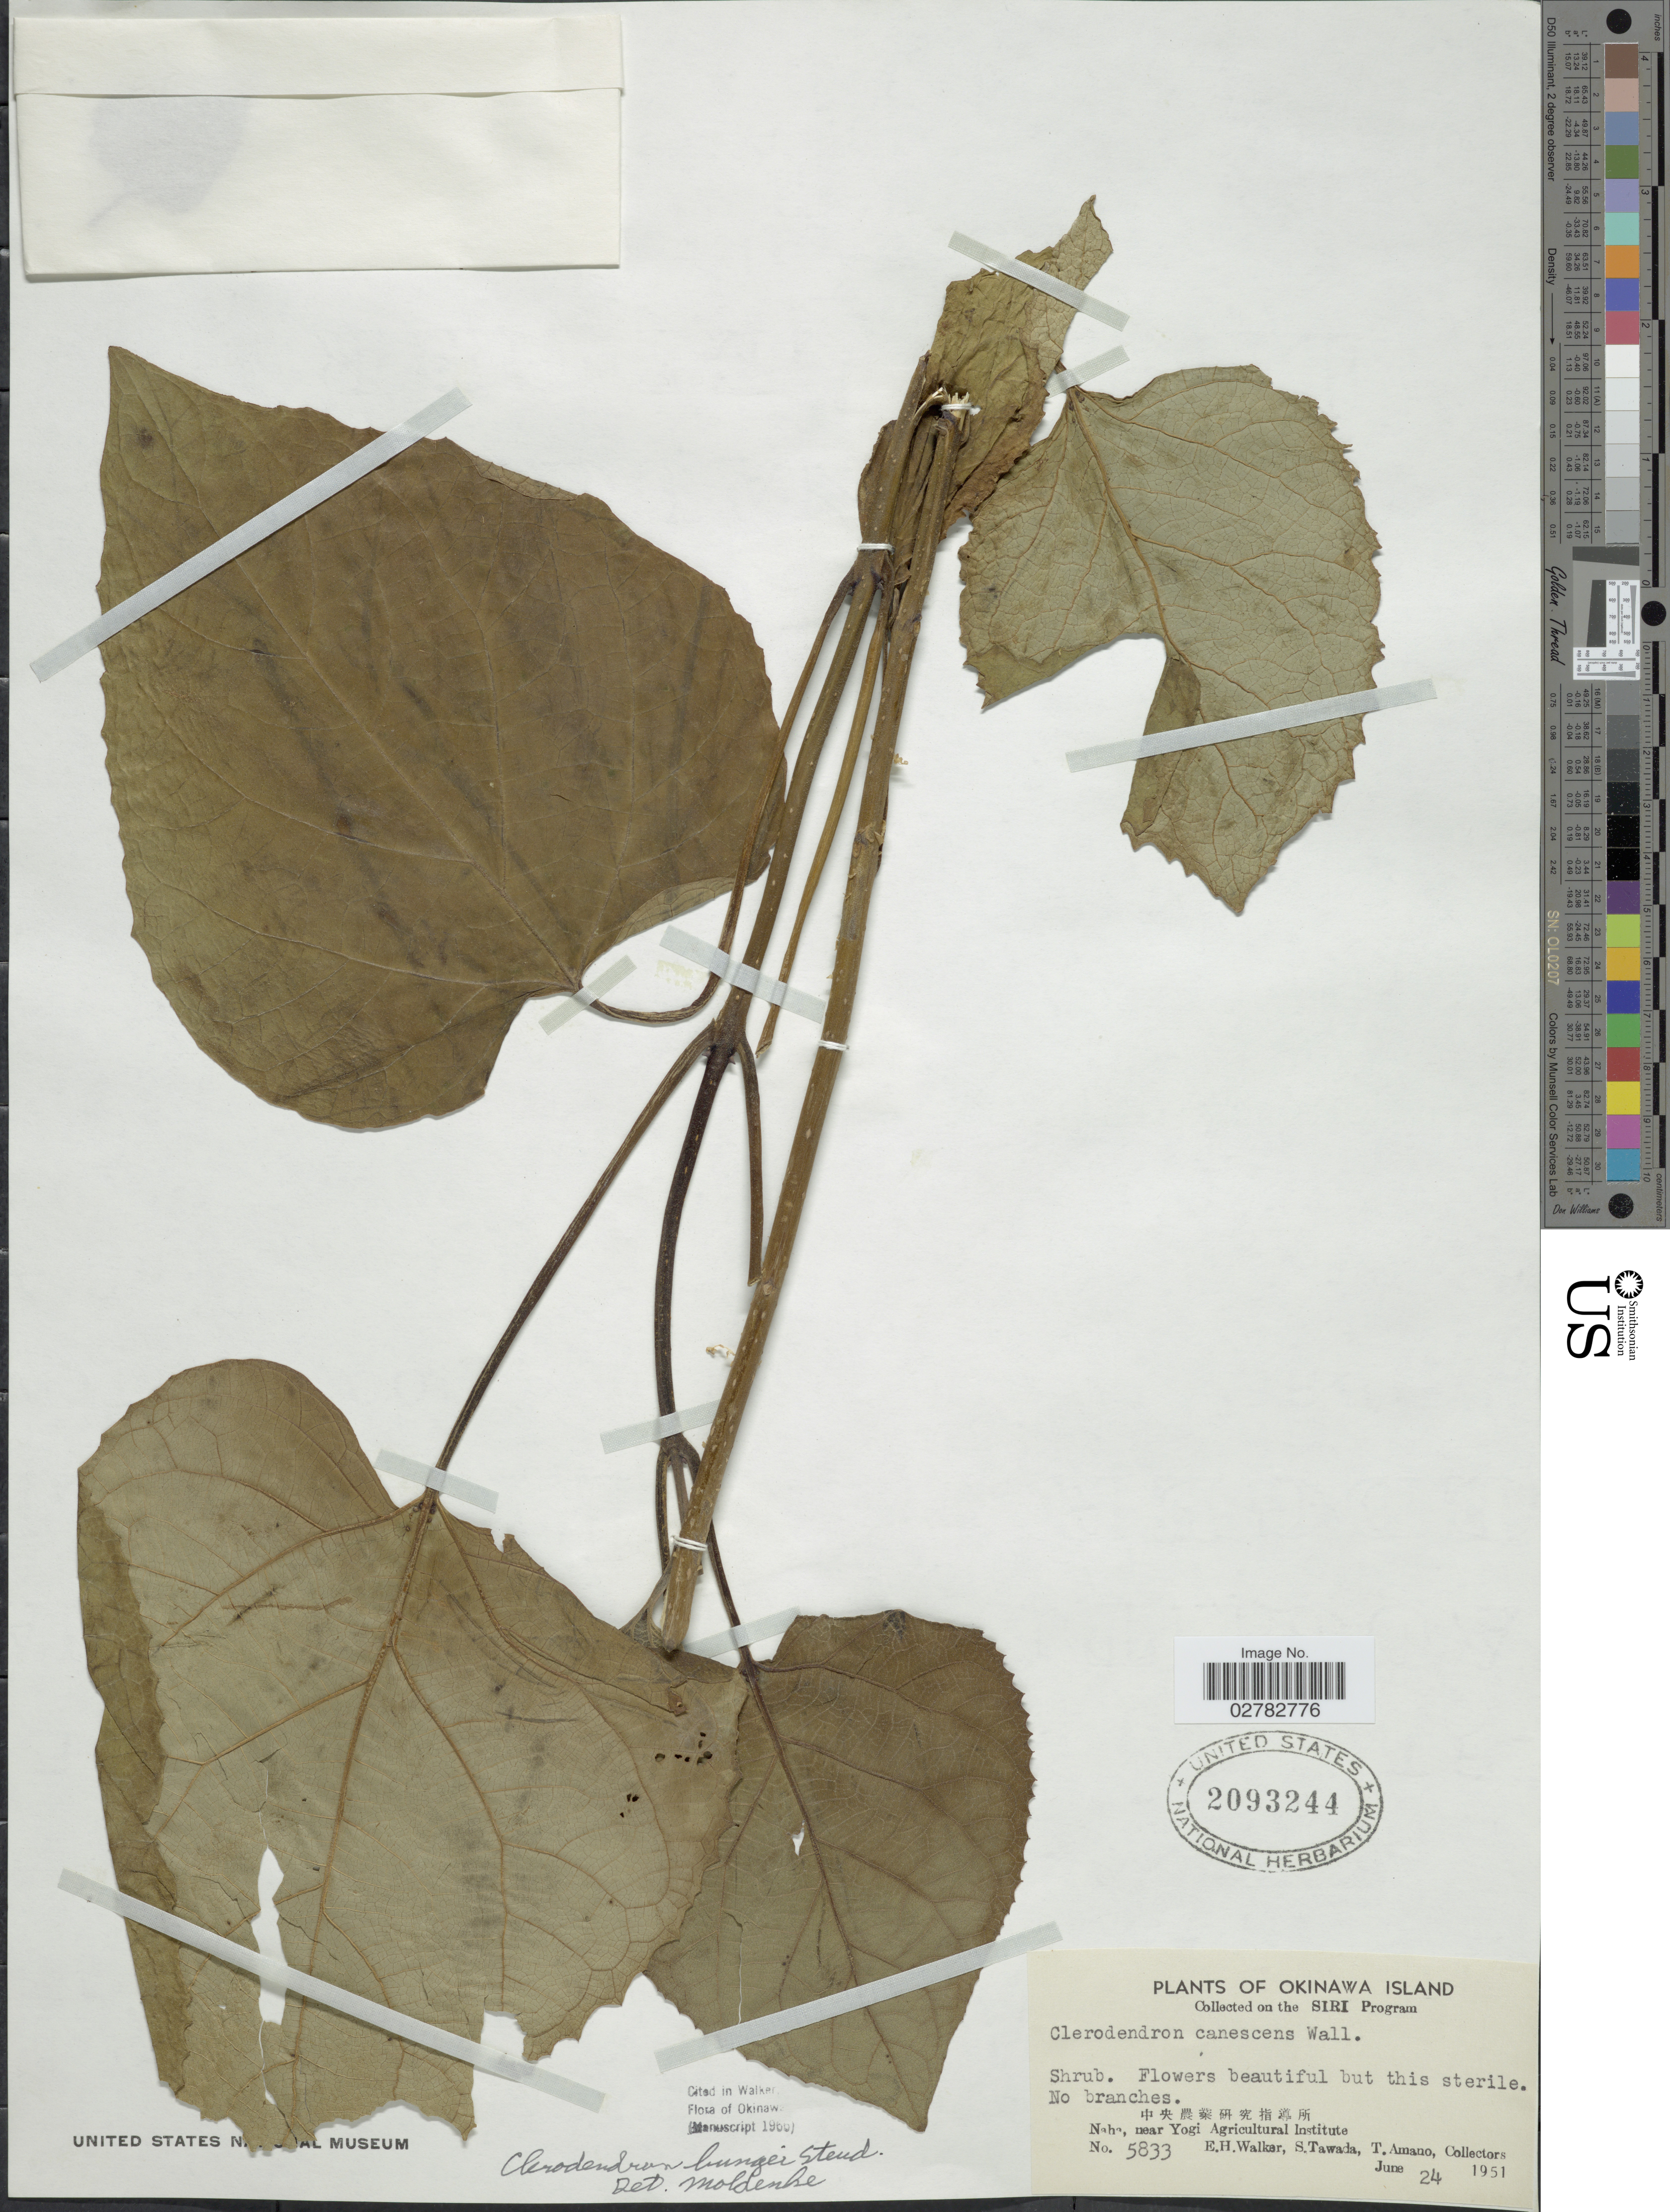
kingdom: Plantae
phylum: Tracheophyta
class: Magnoliopsida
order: Lamiales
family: Lamiaceae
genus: Clerodendrum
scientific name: Clerodendrum bungei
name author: Steud.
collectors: E. H. Walker, S. Tawada & T. Amano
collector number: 5833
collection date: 1951-06-24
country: Japan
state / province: Okinawa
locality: Okinawa Island. X. Naha, near Yogi Agriculture Institute.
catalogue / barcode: US 2093244